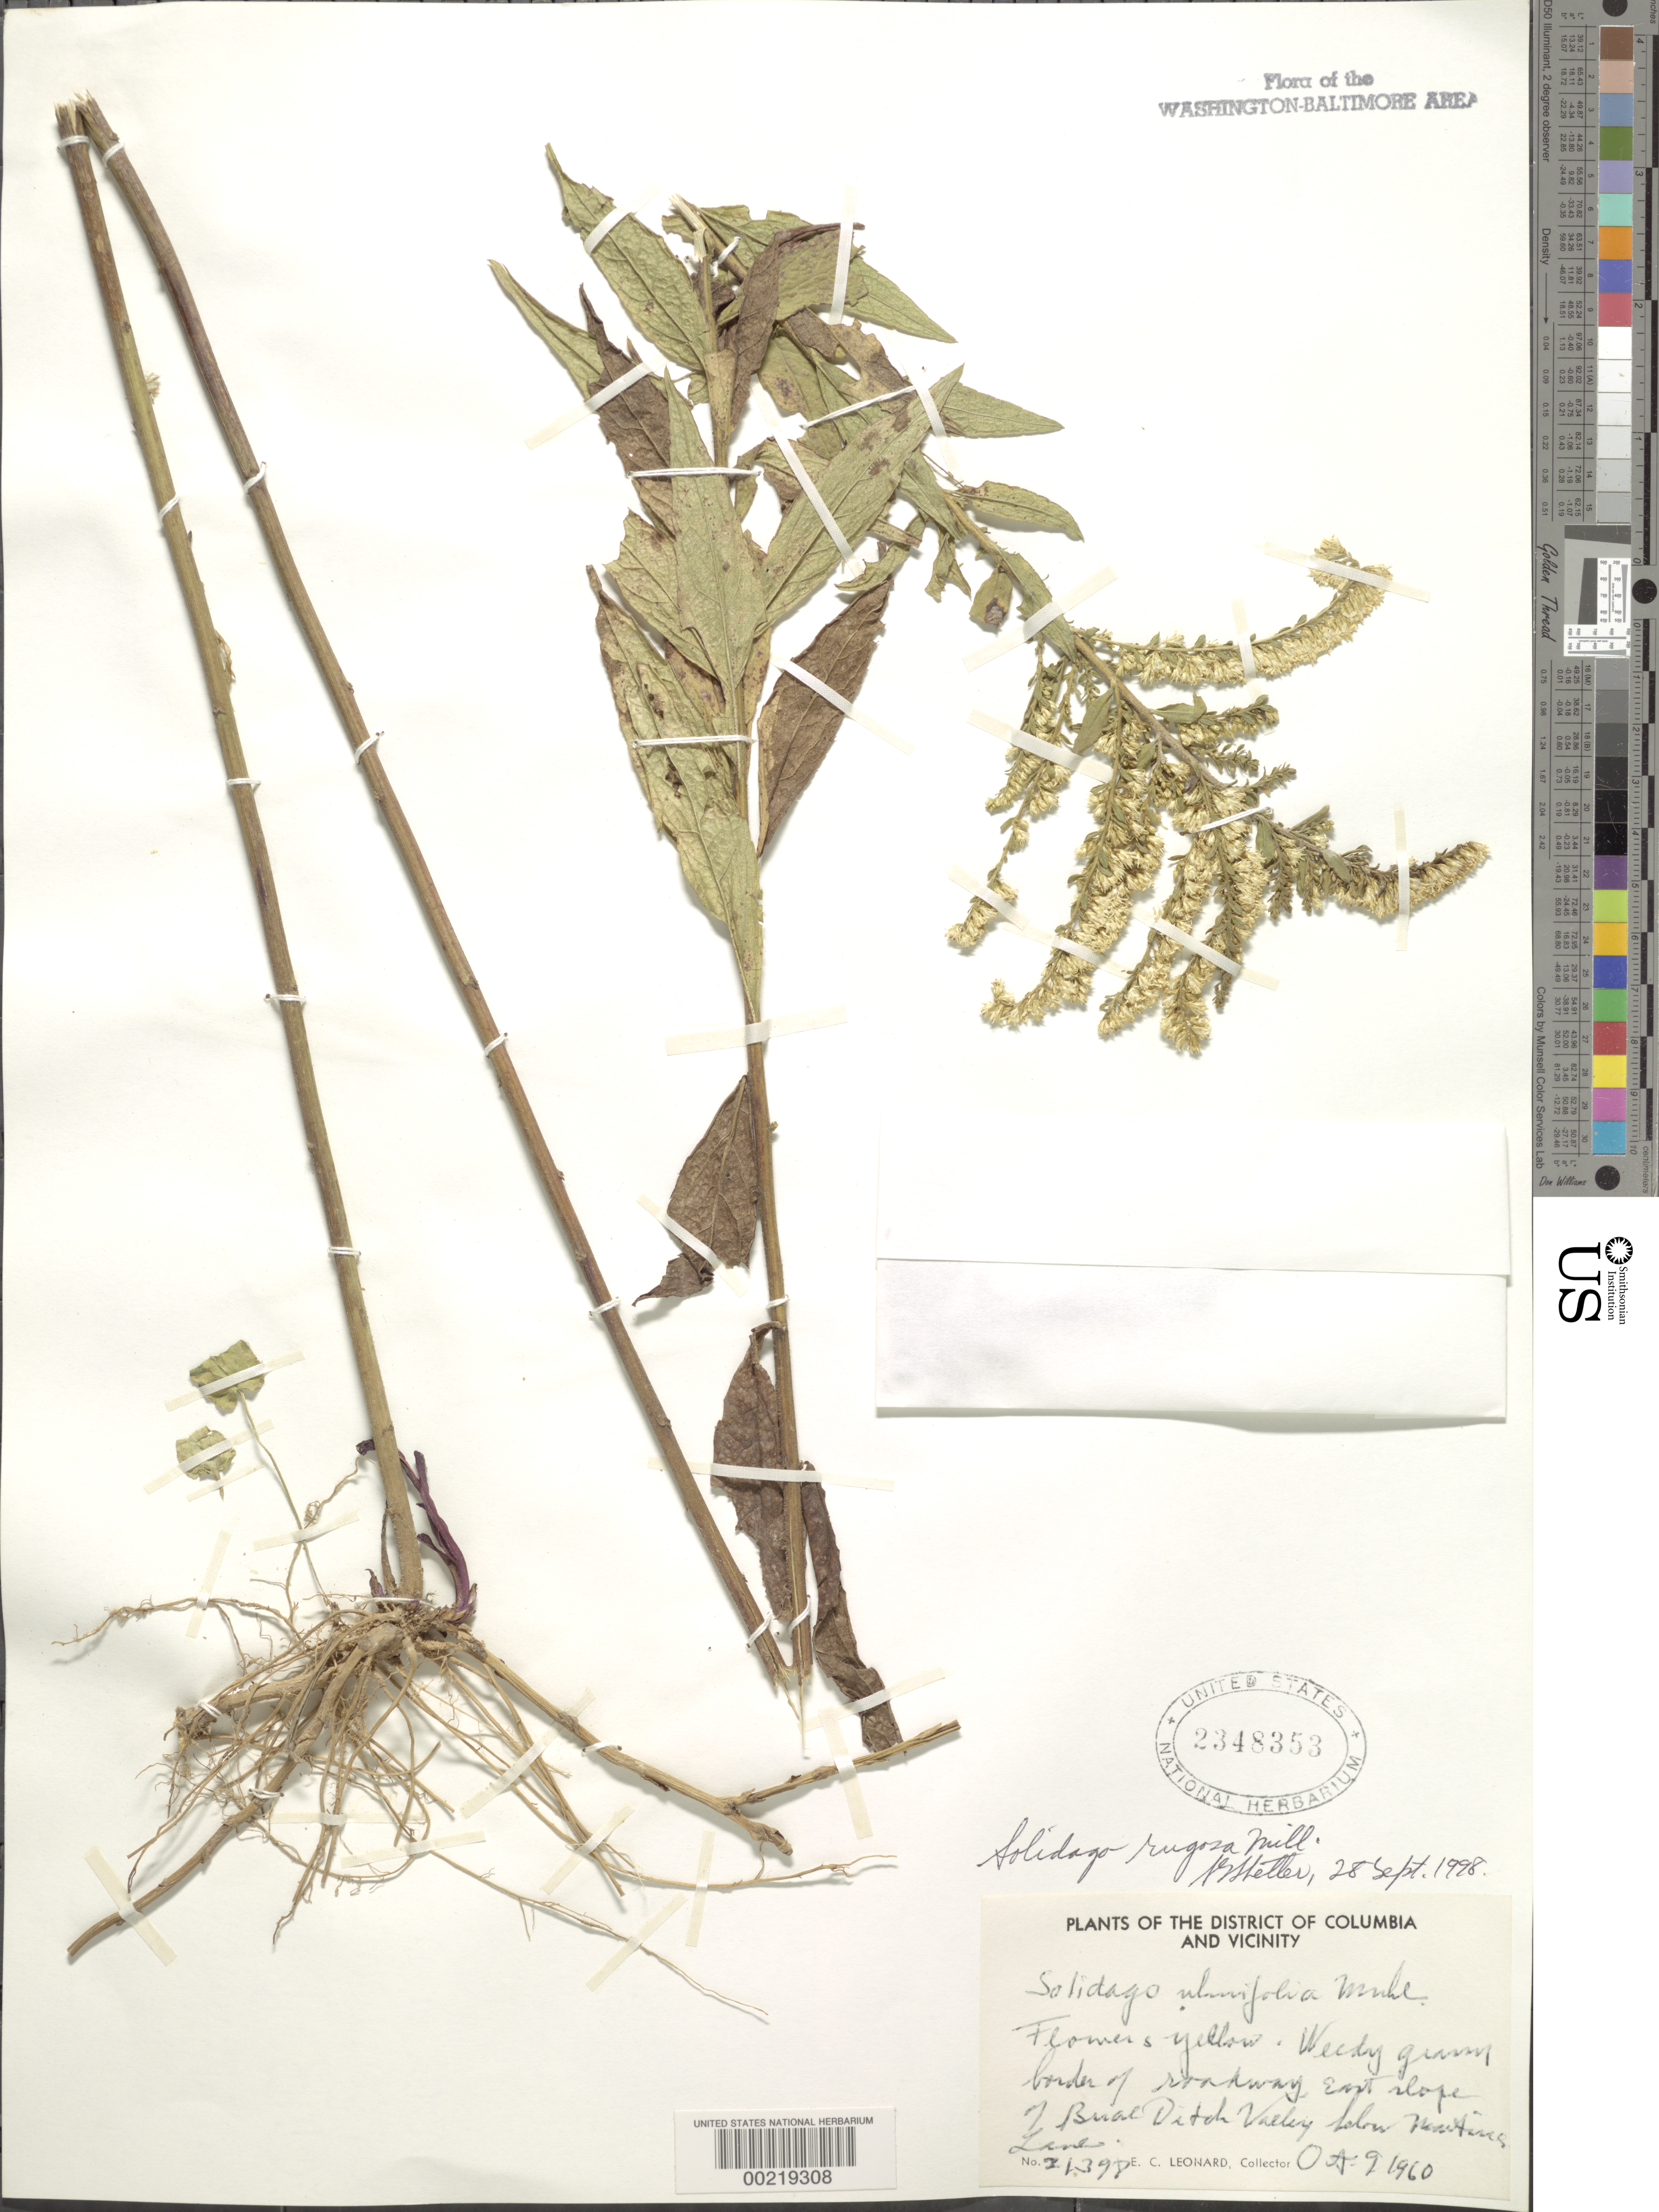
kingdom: Plantae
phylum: Tracheophyta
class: Magnoliopsida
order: Asterales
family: Asteraceae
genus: Solidago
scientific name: Solidago rugosa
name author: Mill.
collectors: E. C. Leonard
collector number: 21398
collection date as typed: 09 Oct 1960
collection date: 1960-10-09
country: United States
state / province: Maryland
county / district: Prince George's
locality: Briar Ditch Valley below Martins Lane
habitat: Weedy roadside clearing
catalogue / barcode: US 2348353